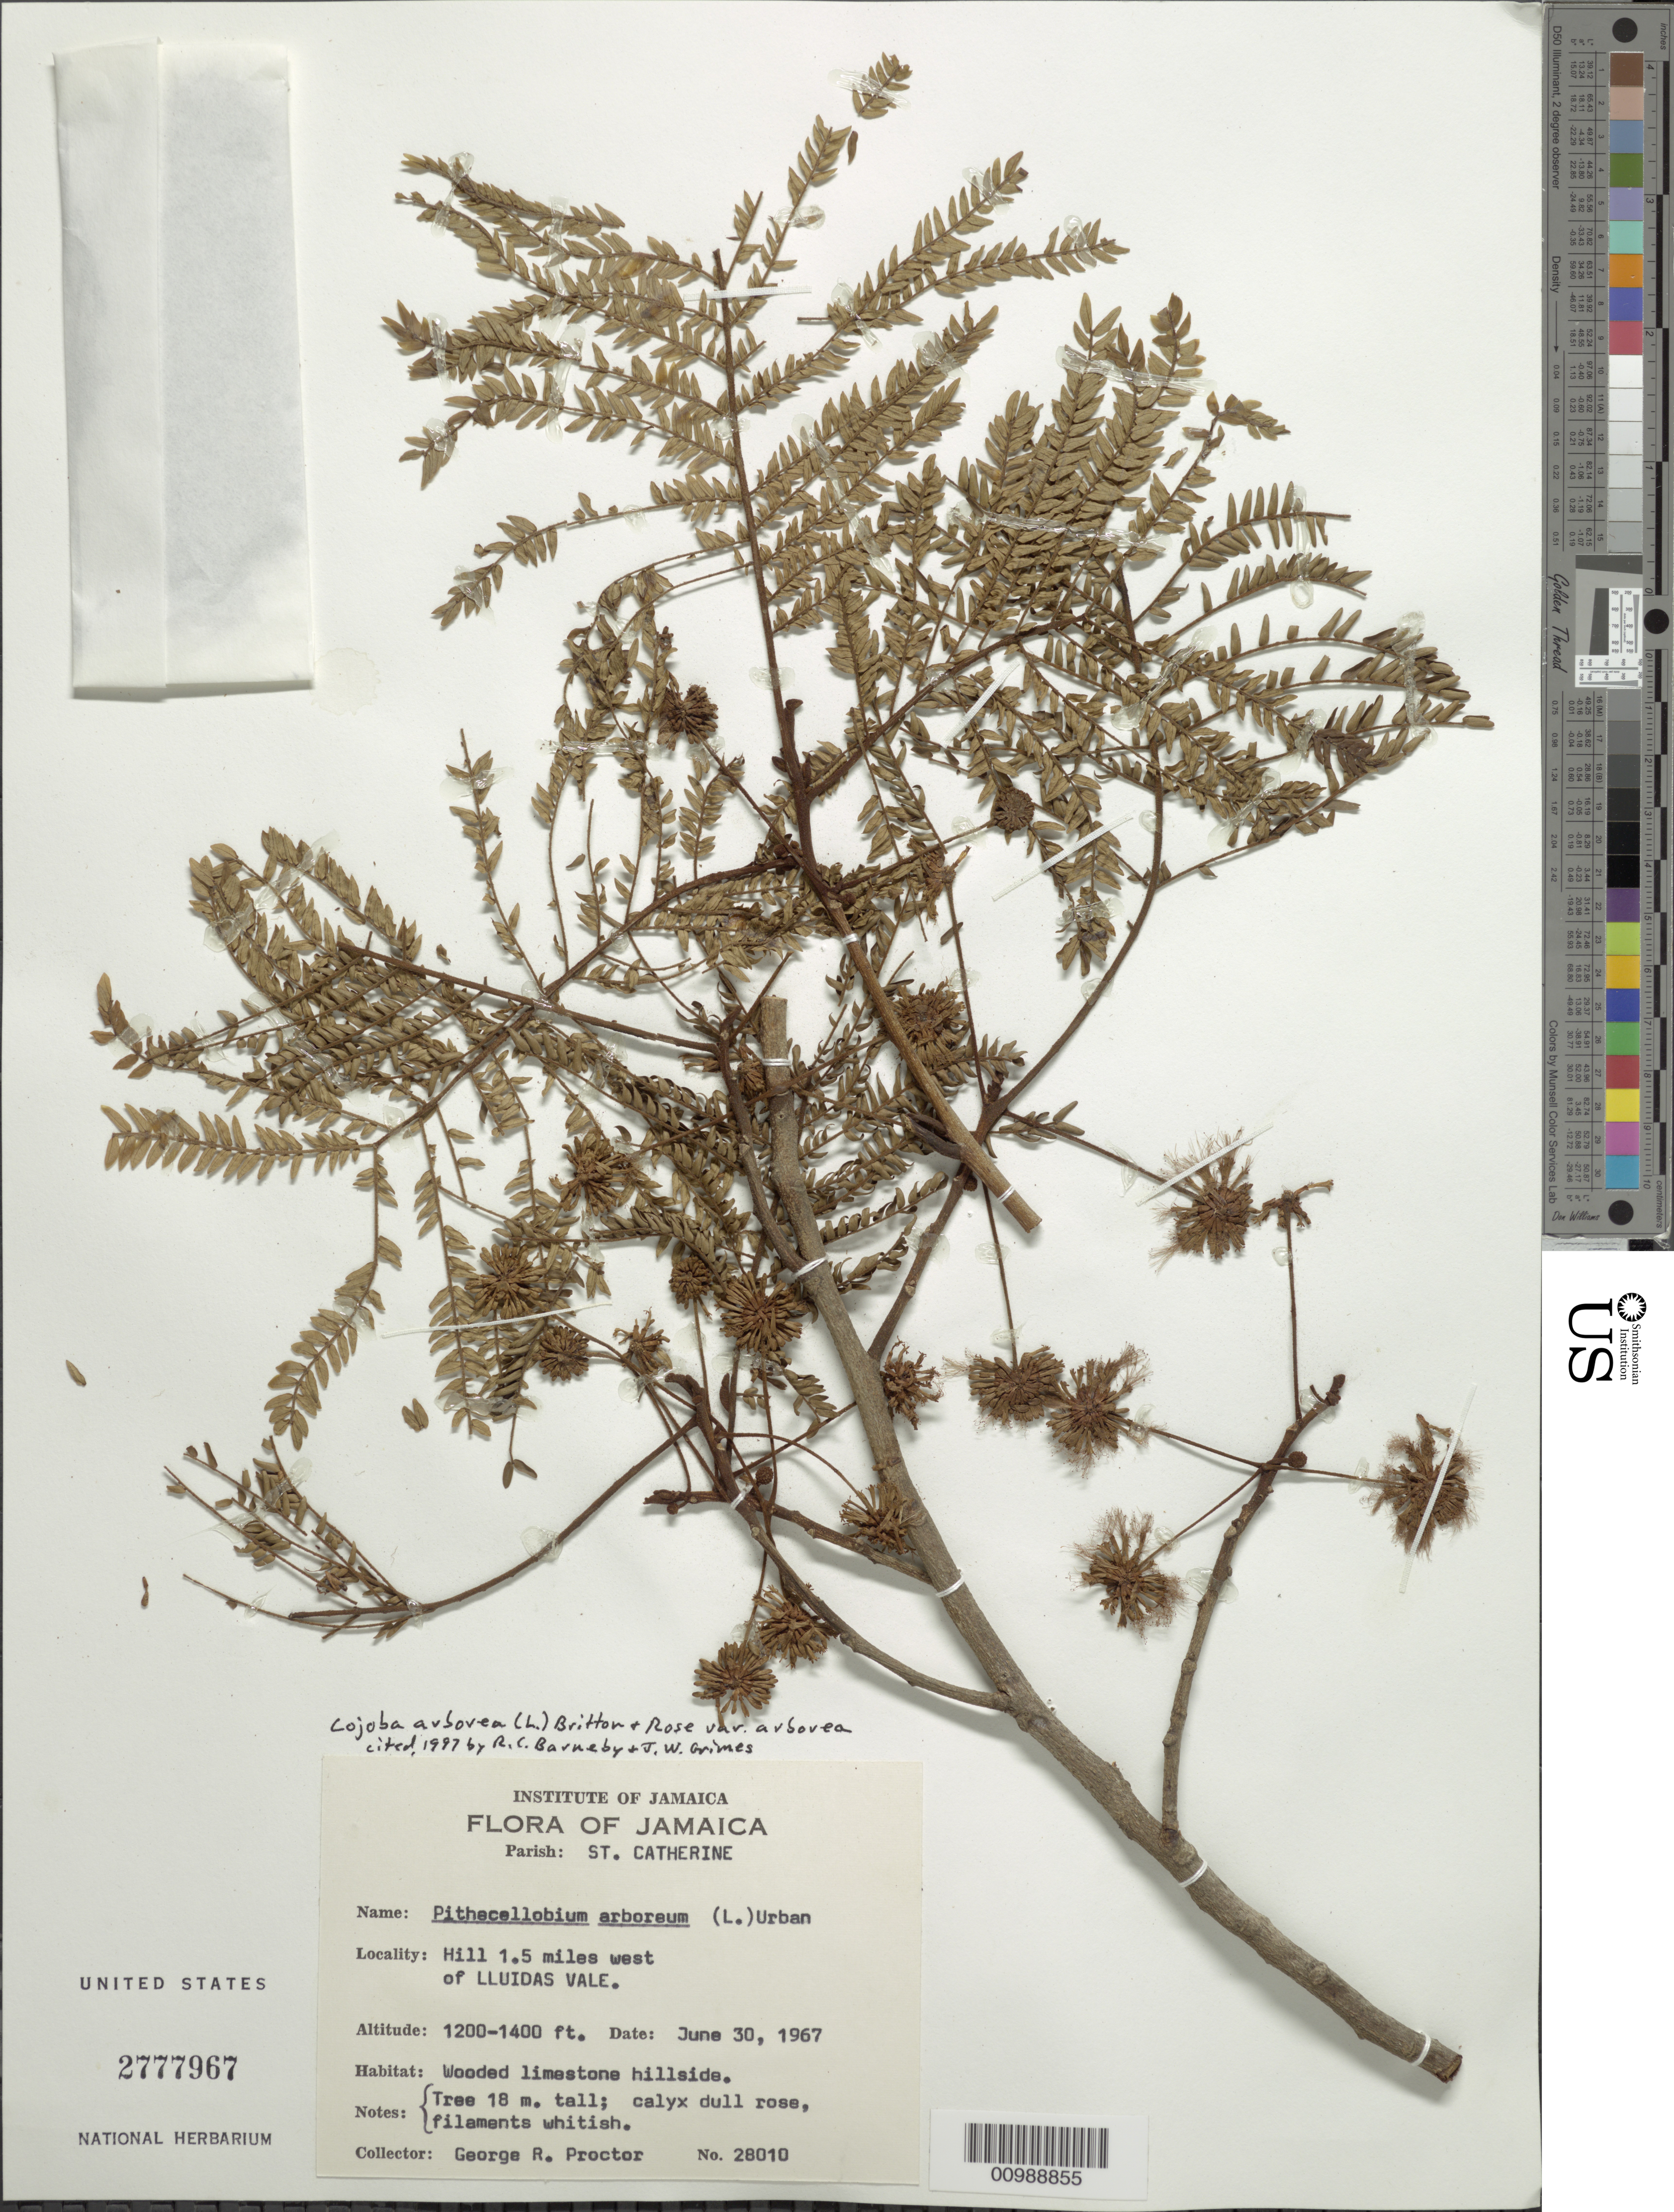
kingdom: Plantae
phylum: Tracheophyta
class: Magnoliopsida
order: Fabales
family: Fabaceae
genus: Cojoba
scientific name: Cojoba arborea var. arborea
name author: (L.) Britton & Rose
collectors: G. R. Proctor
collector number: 28010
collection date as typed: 30 Jun 1967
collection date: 1967-06-30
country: Jamaica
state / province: Saint Catherine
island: Jamaica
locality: Hill 1.5 mi W of Lluidas Vale, wooded limestone hillside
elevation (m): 366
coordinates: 0 N, 0 E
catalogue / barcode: US 2777967